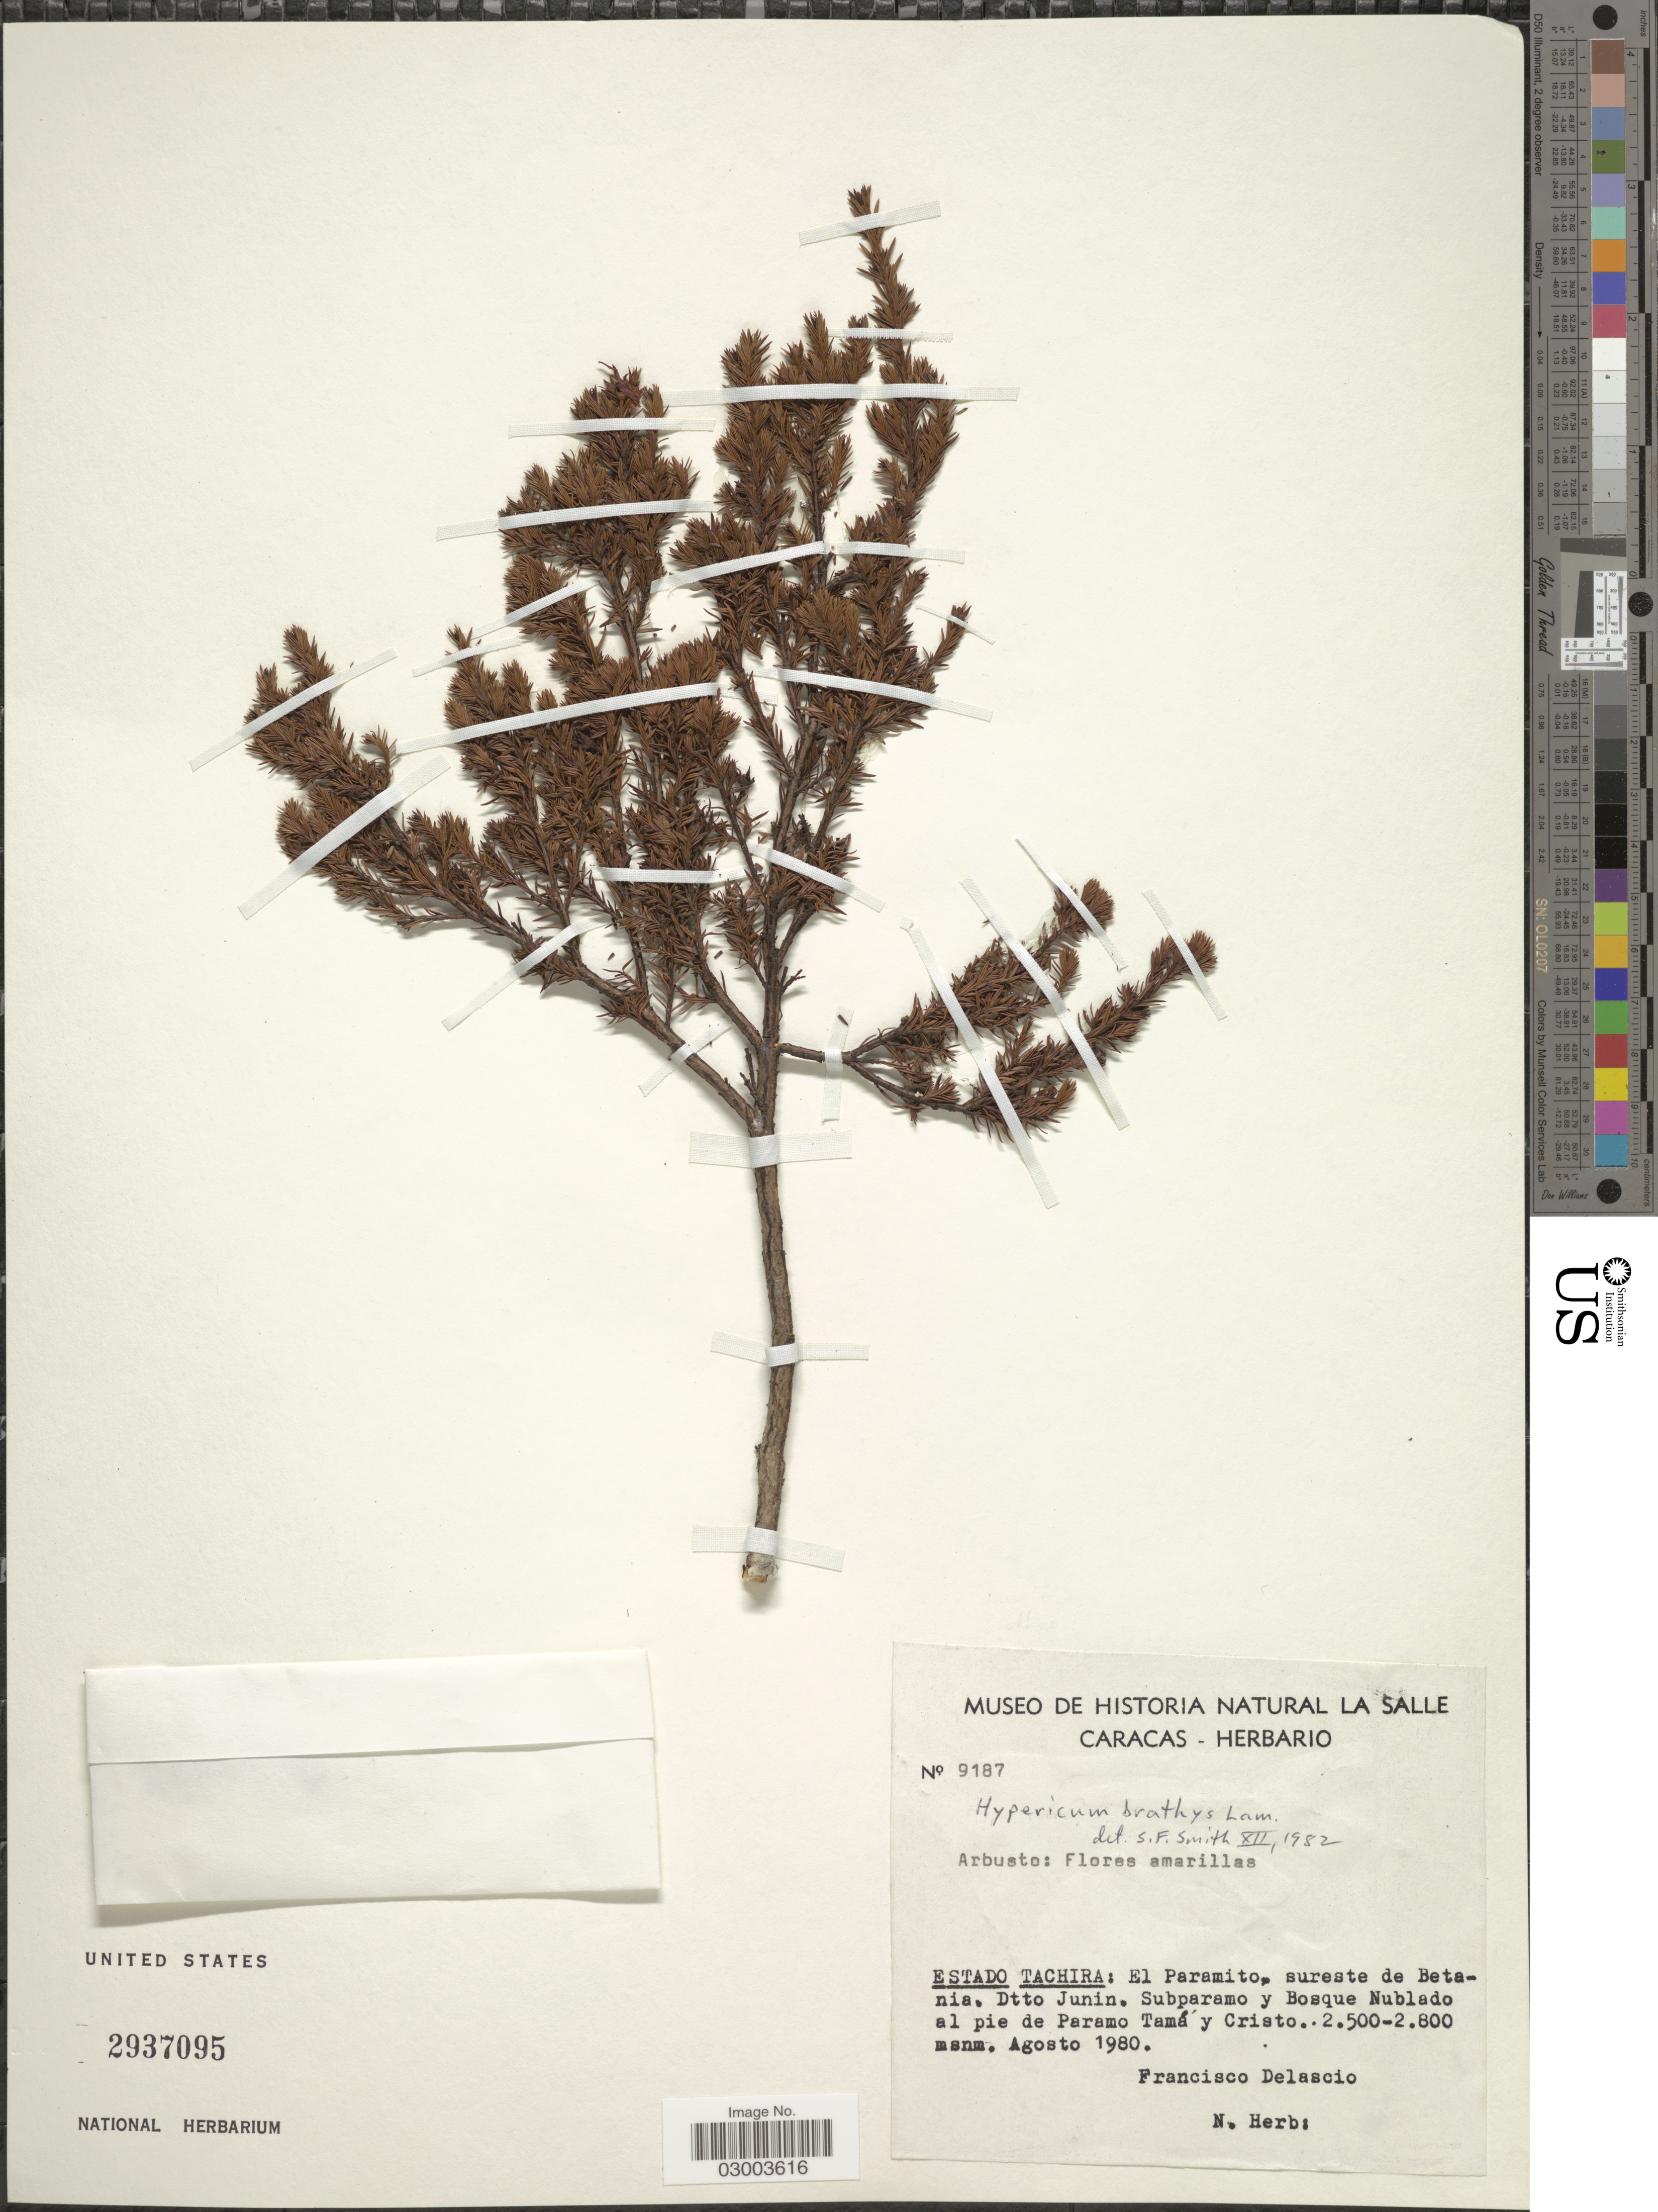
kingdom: Plantae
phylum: Tracheophyta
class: Magnoliopsida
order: Malpighiales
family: Hypericaceae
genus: Hypericum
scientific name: Hypericum juniperinum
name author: Kunth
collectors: F. Delascio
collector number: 9187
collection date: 1980-08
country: Venezuela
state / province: Tachira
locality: El Paramito, sureste de Betania. Dtto Junin. Subparamo y Bosque Nublado al pie de Paramo Tamá y Cristo.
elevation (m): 2500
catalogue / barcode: US 2937095